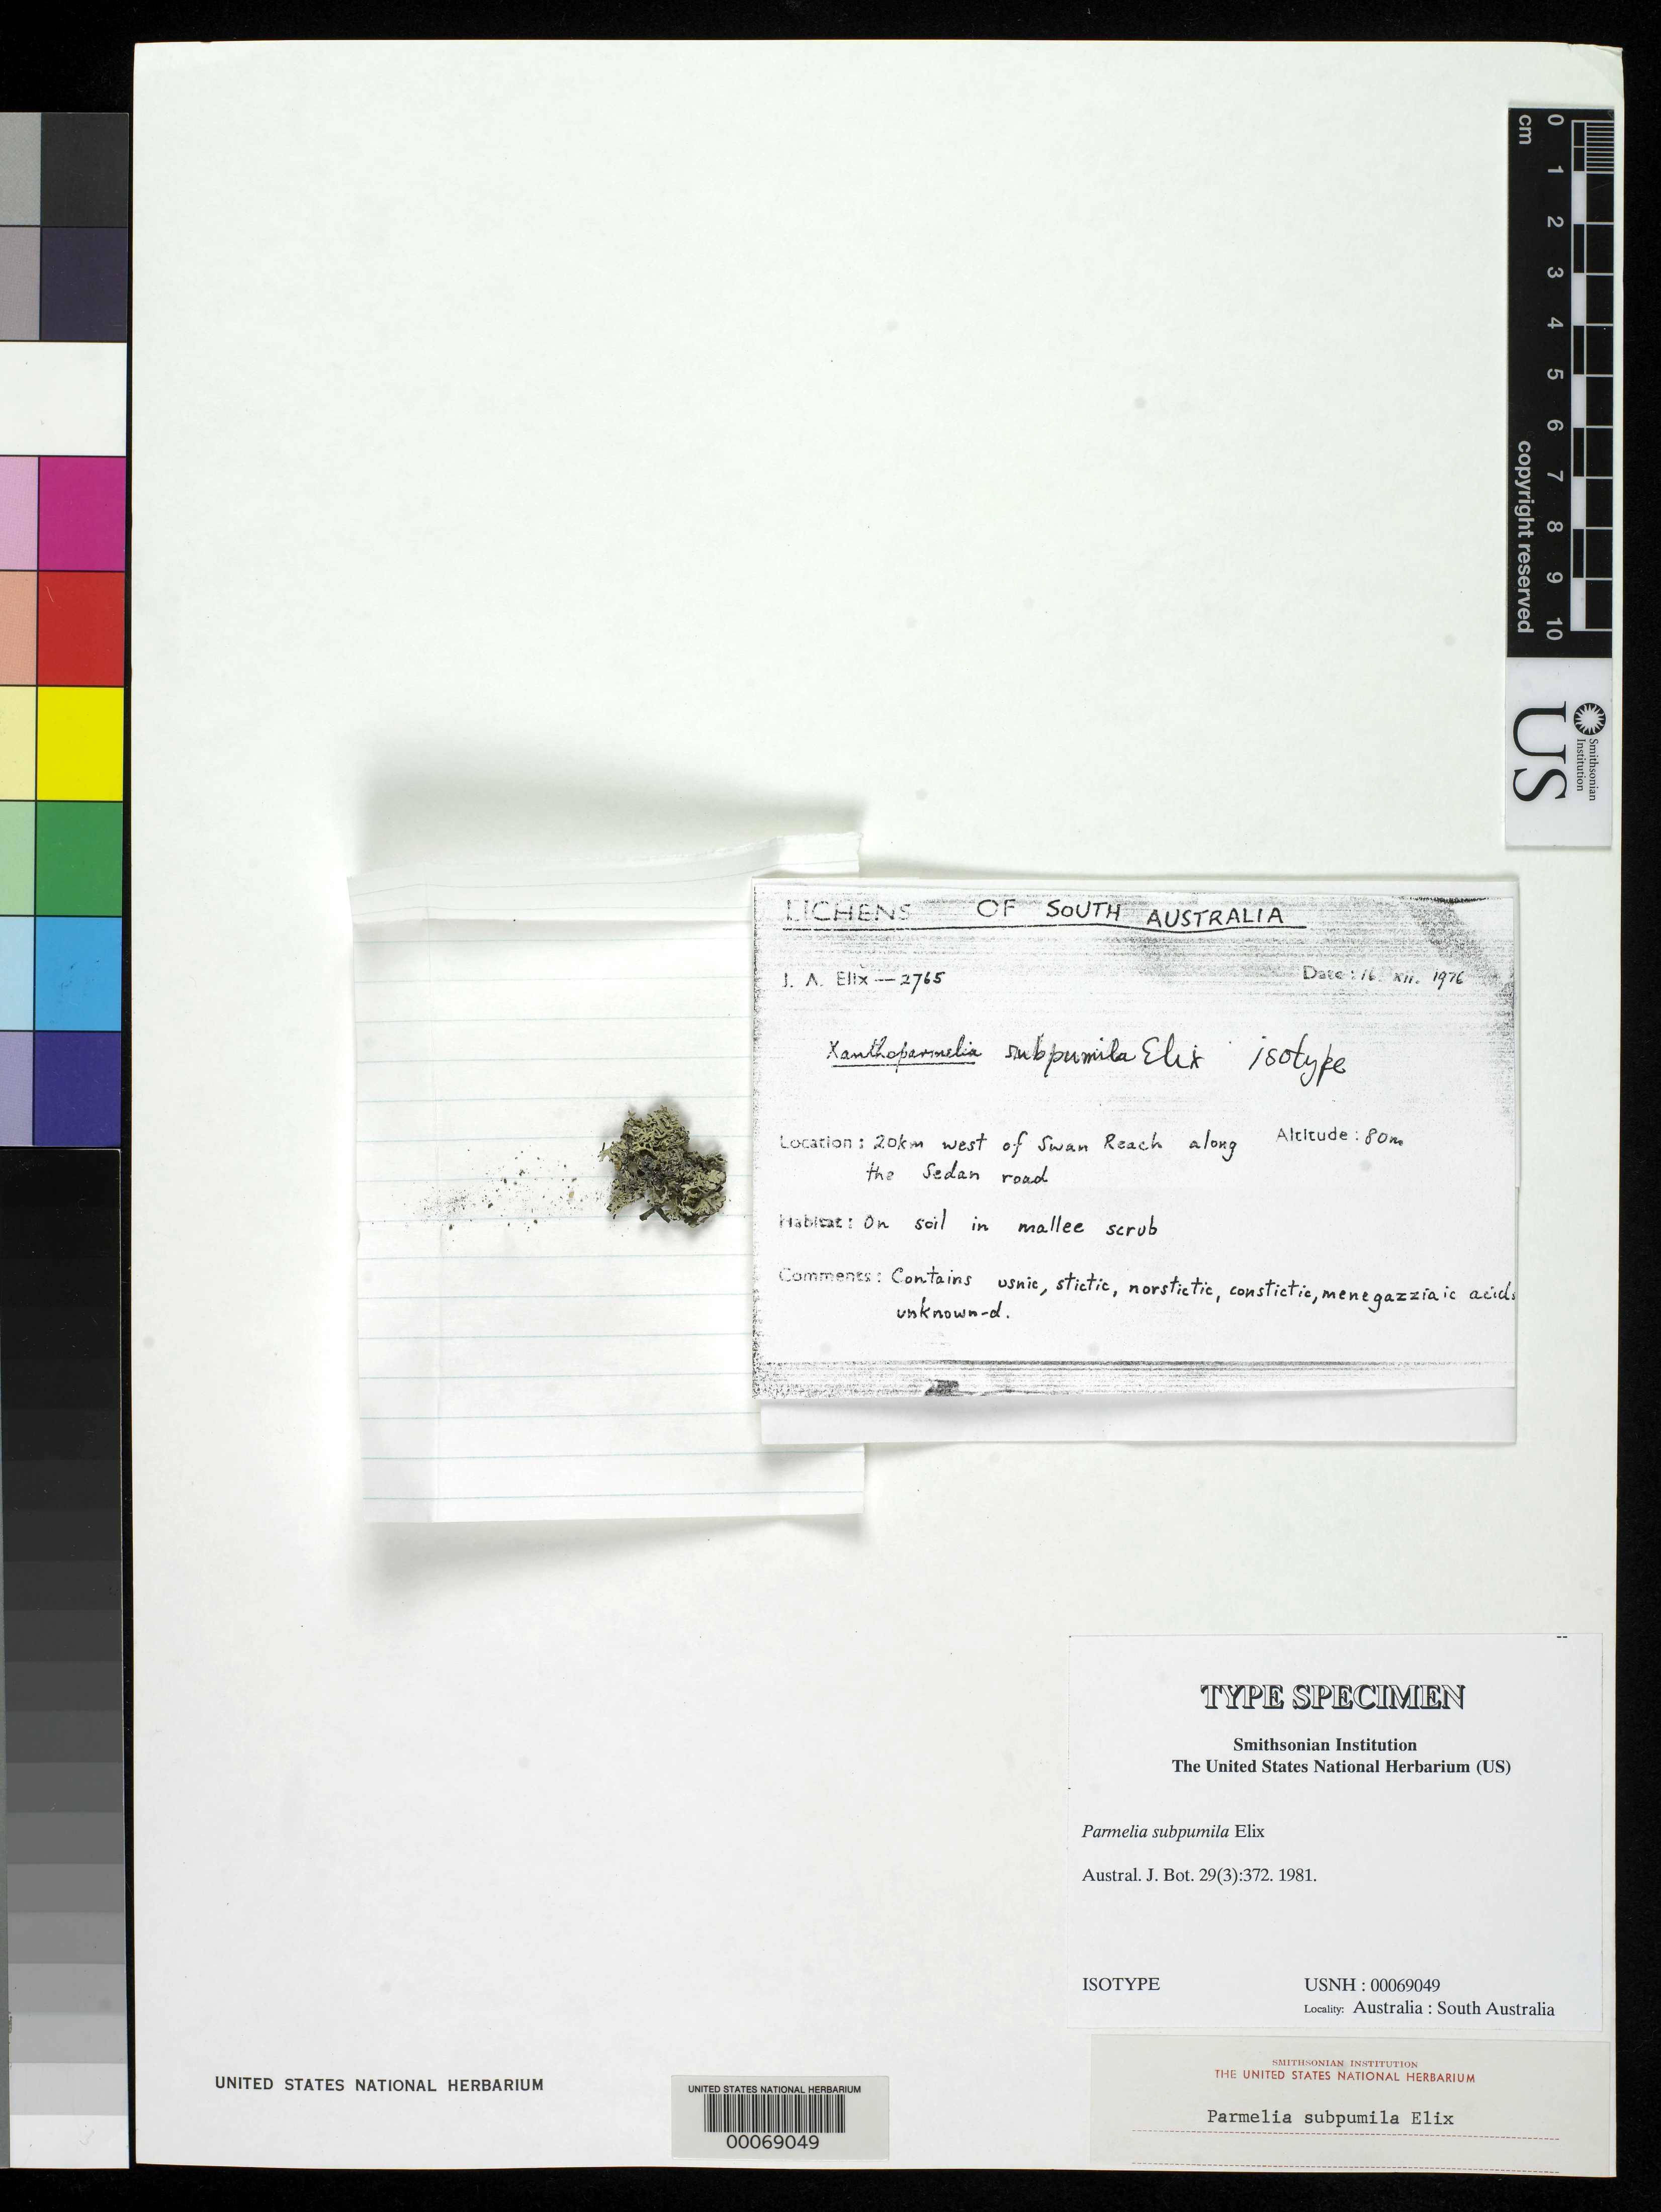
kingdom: Fungi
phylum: Ascomycota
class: Lecanoromycetes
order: Lecanorales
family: Parmeliaceae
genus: Parmelia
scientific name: Parmelia subpumila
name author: Elix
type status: Isotype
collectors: J. A. Elix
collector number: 2765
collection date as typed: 16 Dec 1976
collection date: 1976-12-16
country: Australia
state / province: South Australia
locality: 20 km W of Swan Reach along the Sedan Rd.